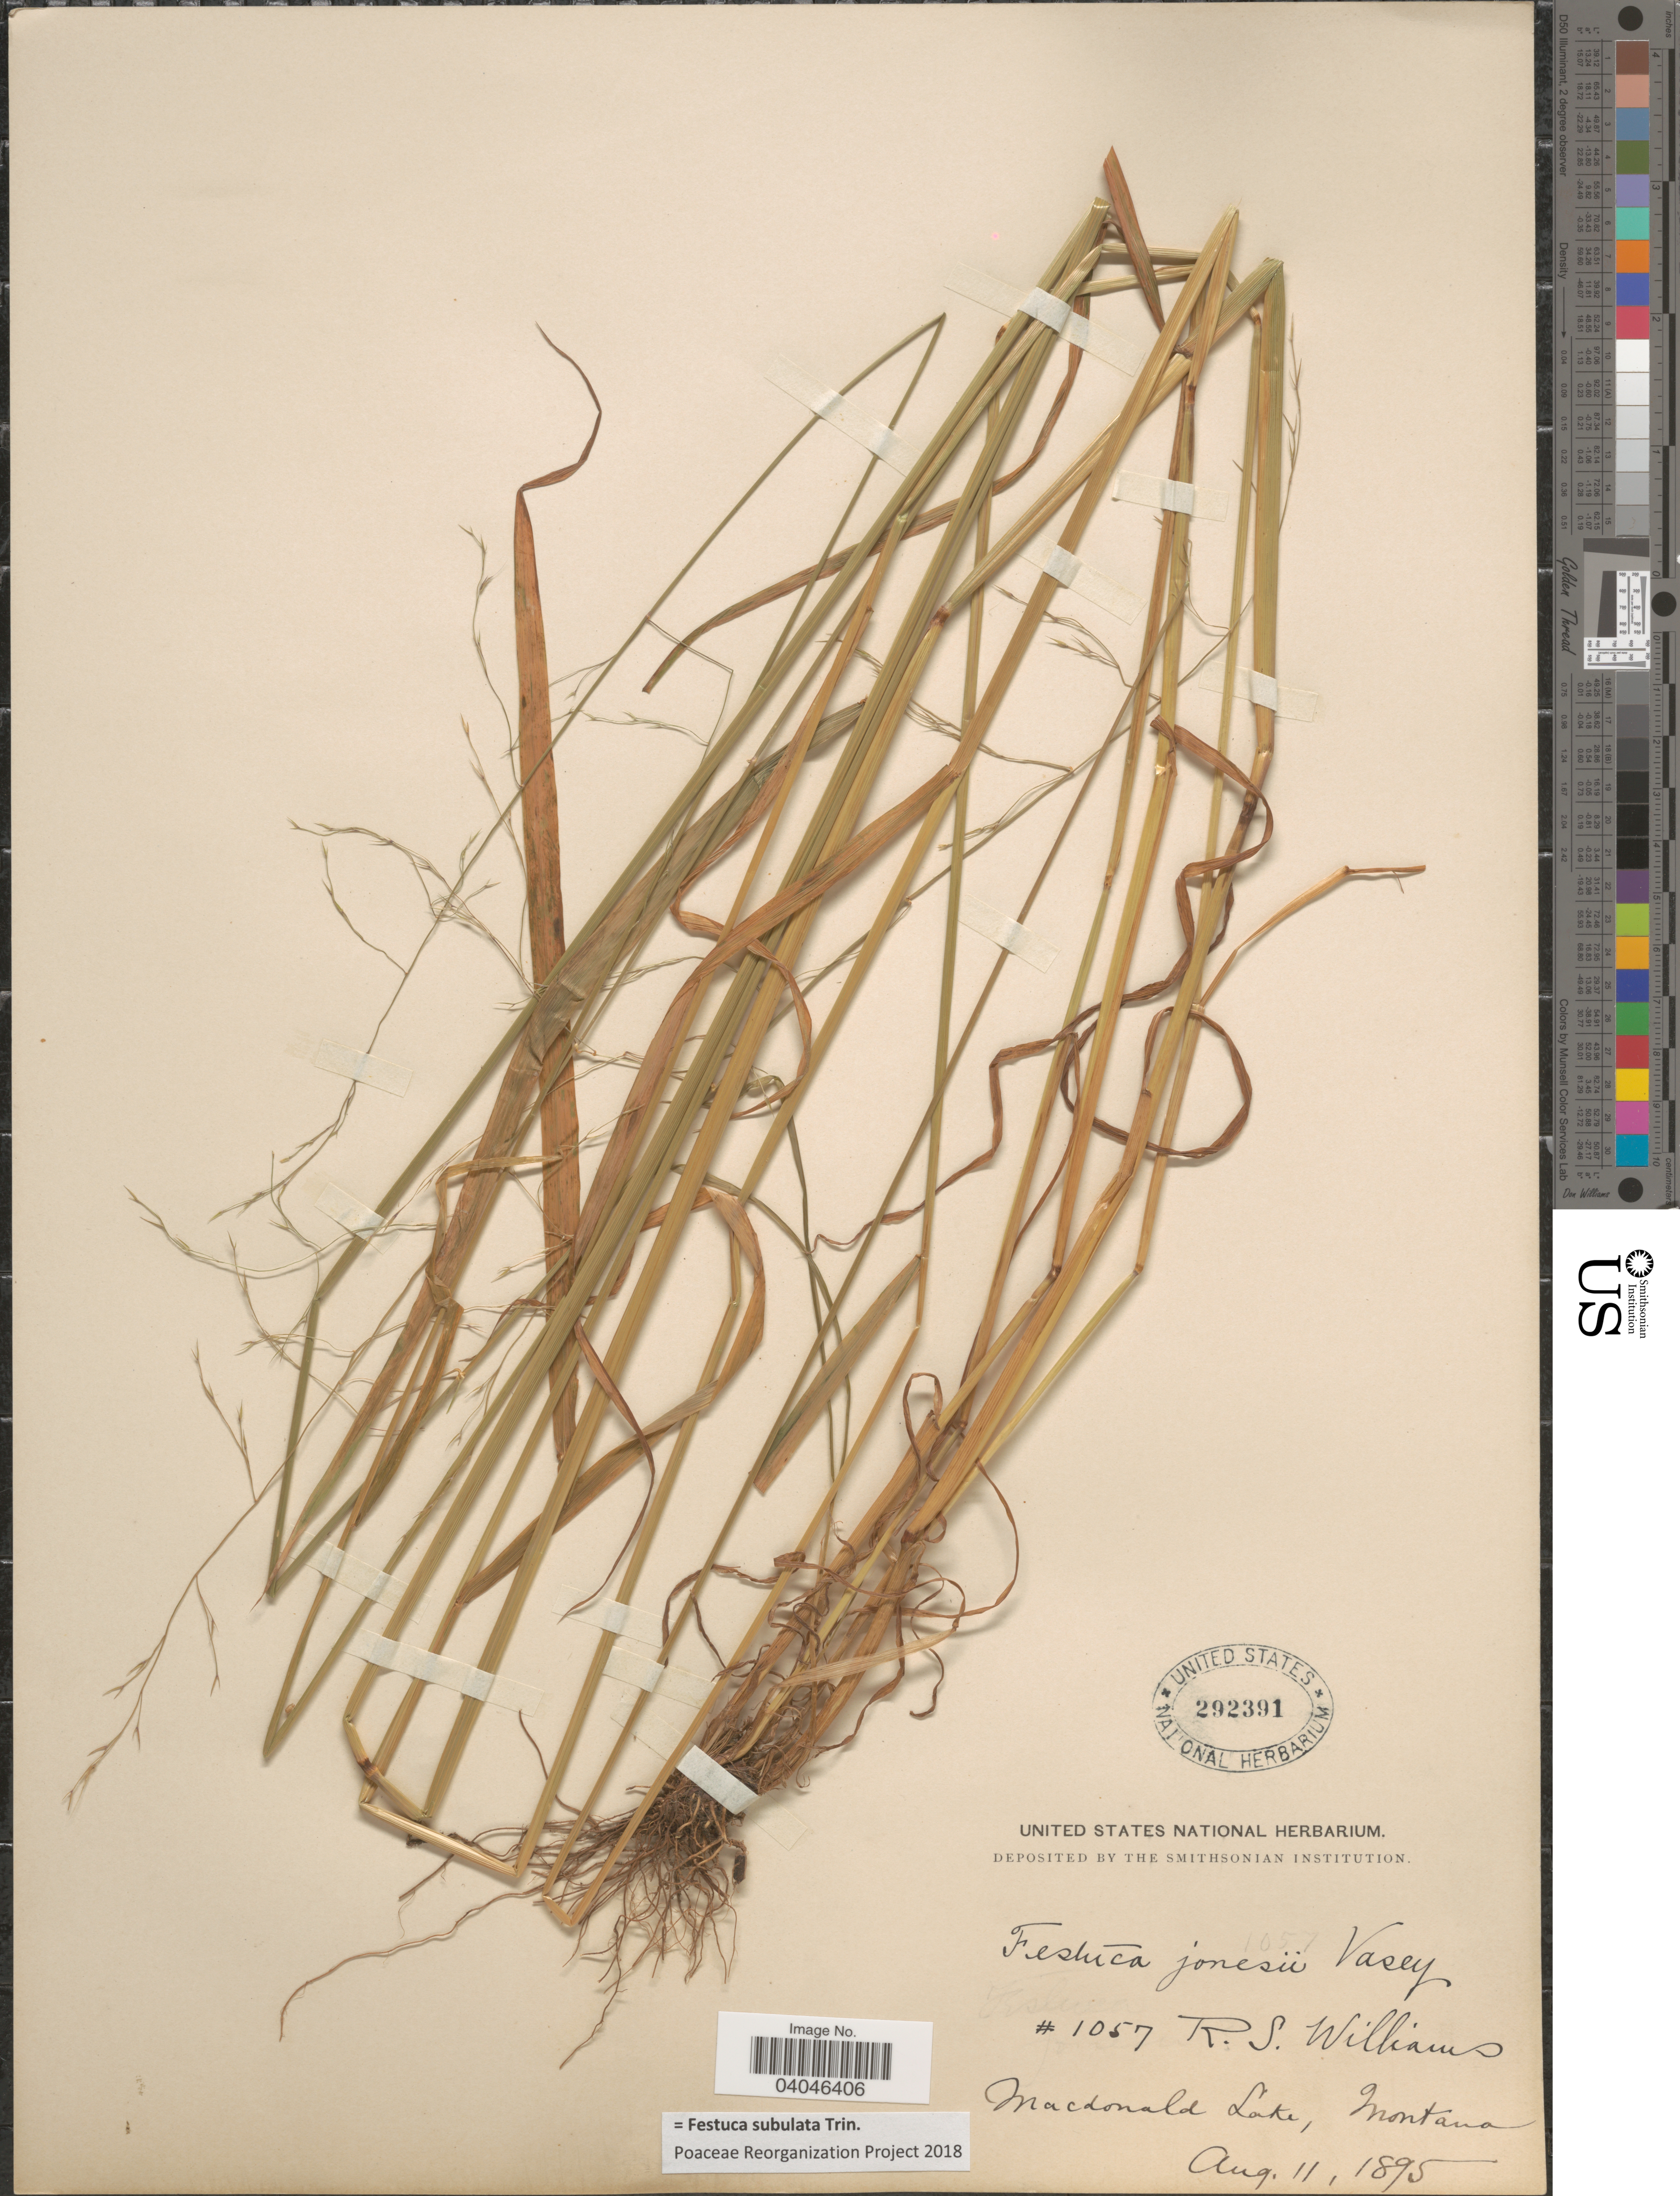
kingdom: Plantae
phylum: Tracheophyta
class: Liliopsida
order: Poales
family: Poaceae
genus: Festuca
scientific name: Festuca subulata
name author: Trin.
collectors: R. S. Williams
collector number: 1057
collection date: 1895-08-11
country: United States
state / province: Montana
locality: Macdonald Lake.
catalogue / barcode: US 292391